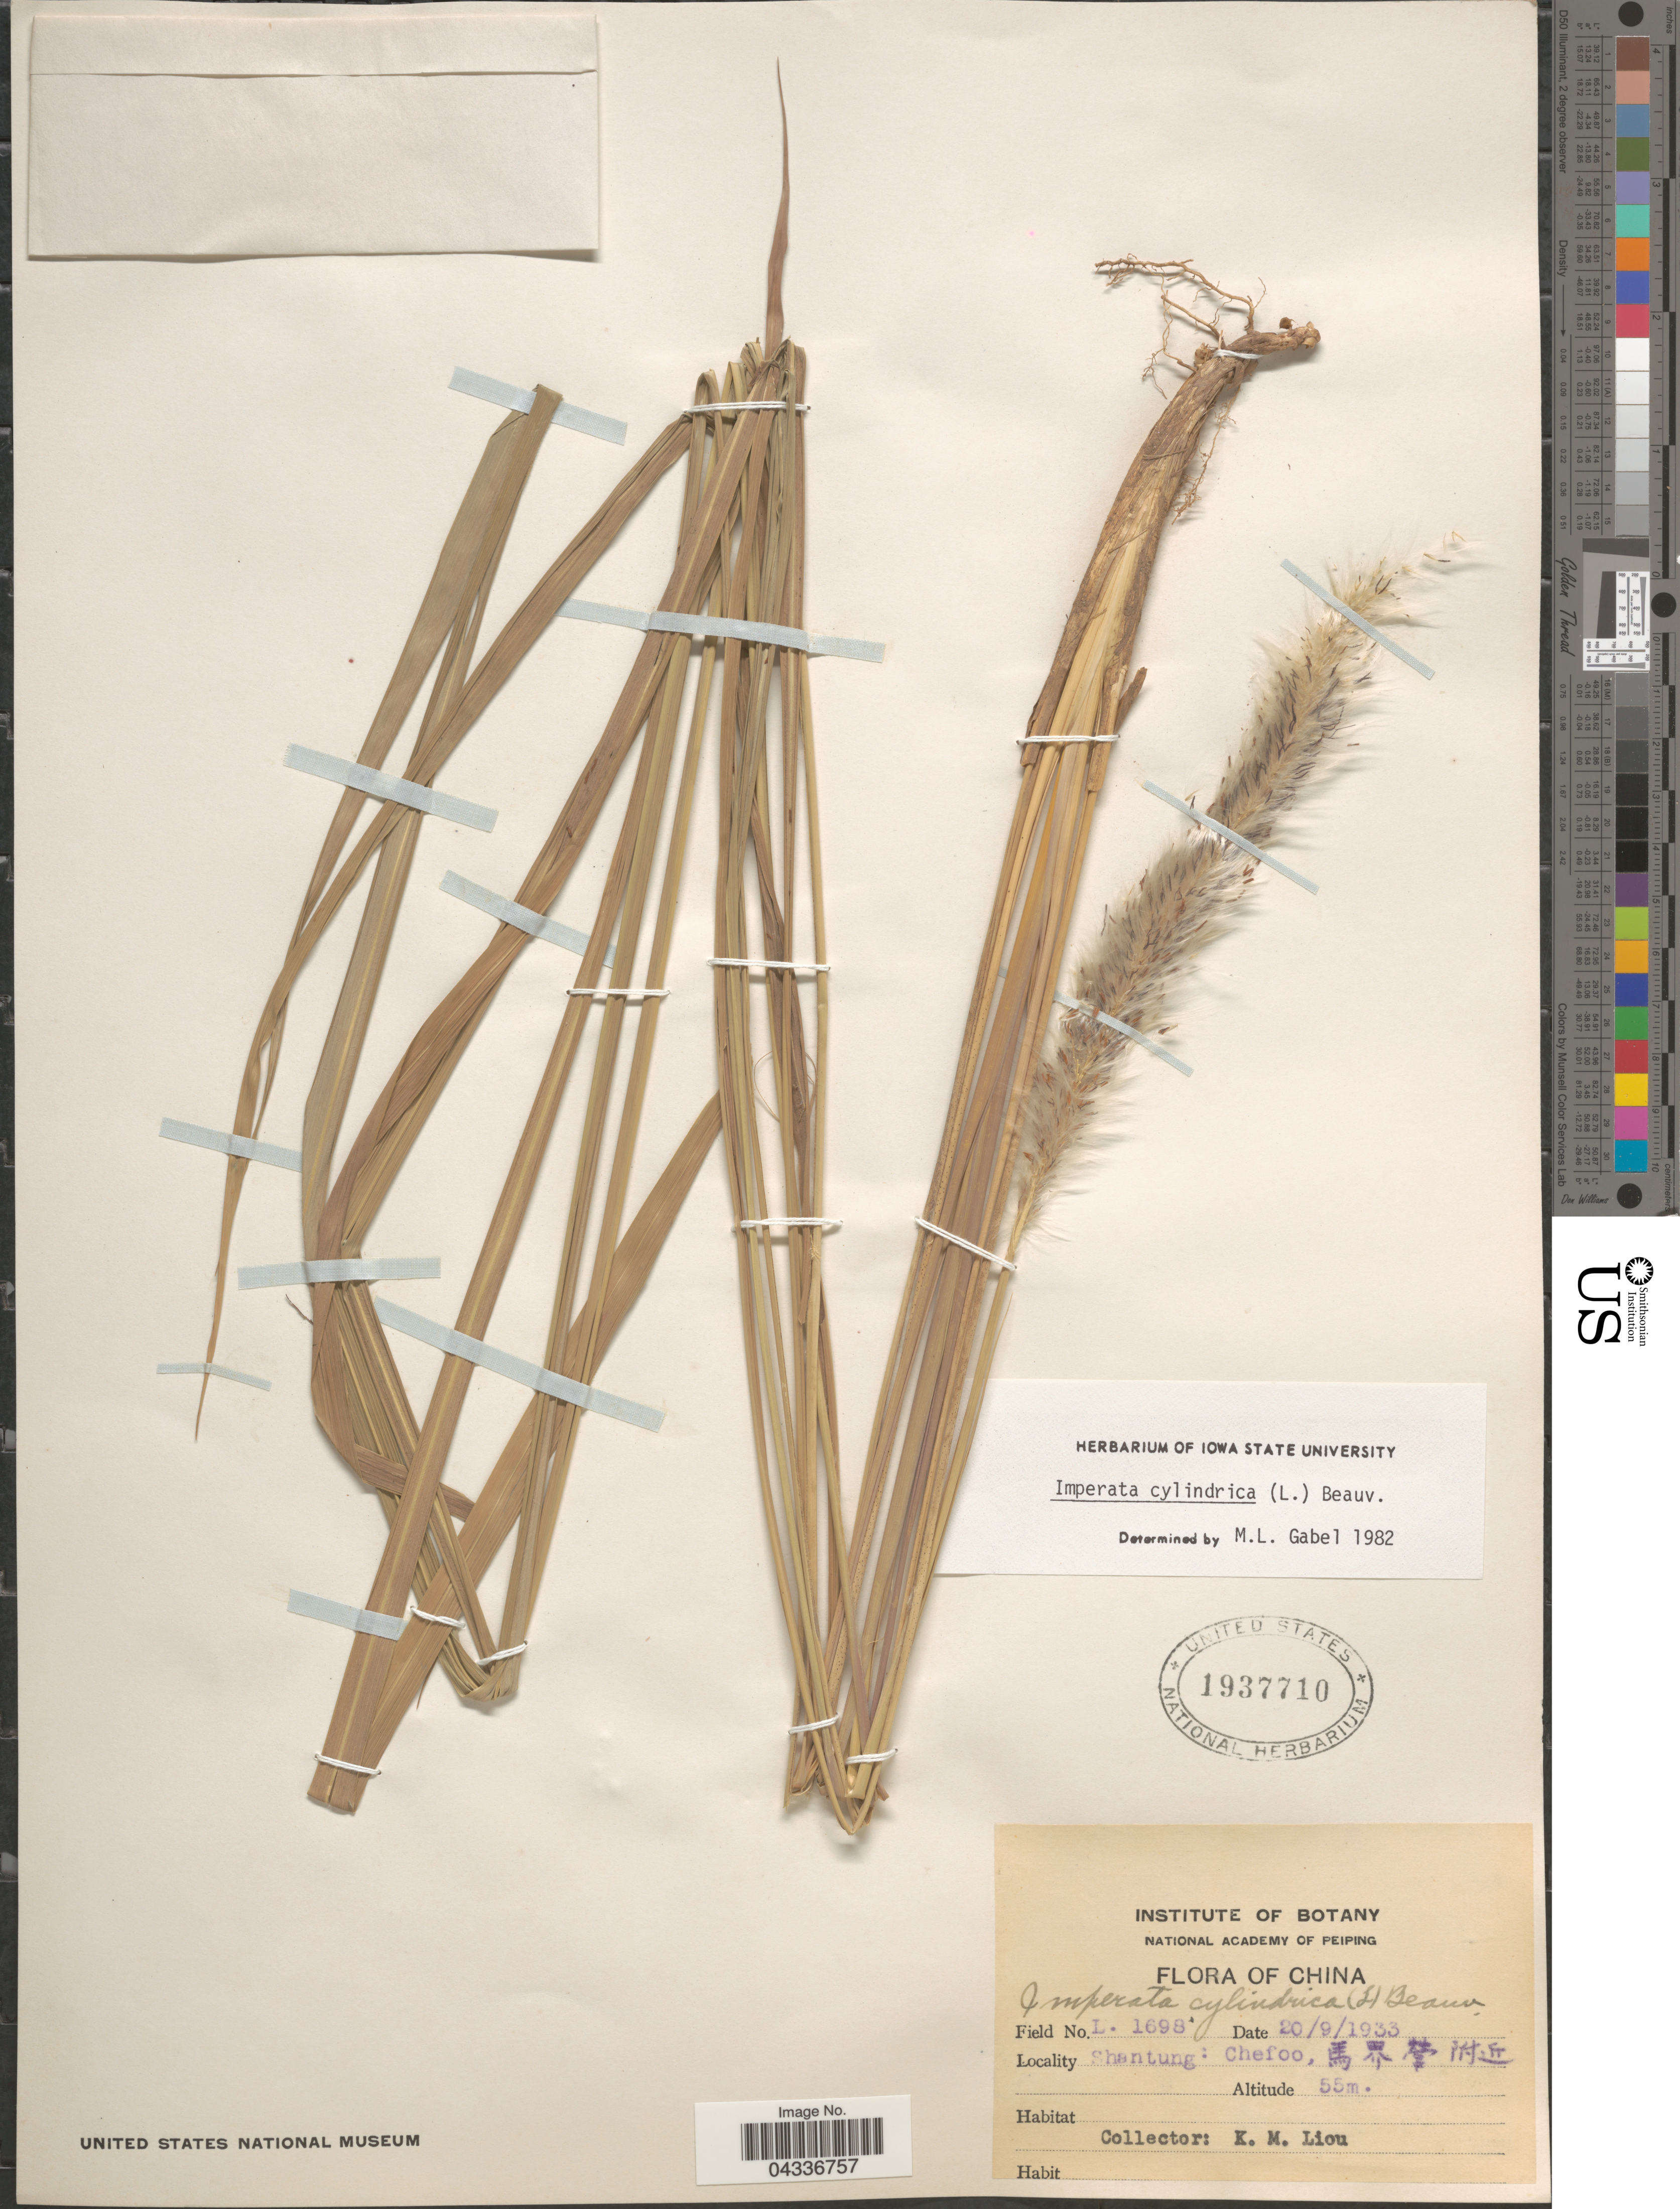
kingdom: Plantae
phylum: Tracheophyta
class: Liliopsida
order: Poales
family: Poaceae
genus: Imperata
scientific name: Imperata cylindrica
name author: (L.) P. Beauv.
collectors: K. M. Liou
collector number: L1698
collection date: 1933-09-20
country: China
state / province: Shandong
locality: Shantung: Chefoo, X.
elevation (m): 55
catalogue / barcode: US 1937710